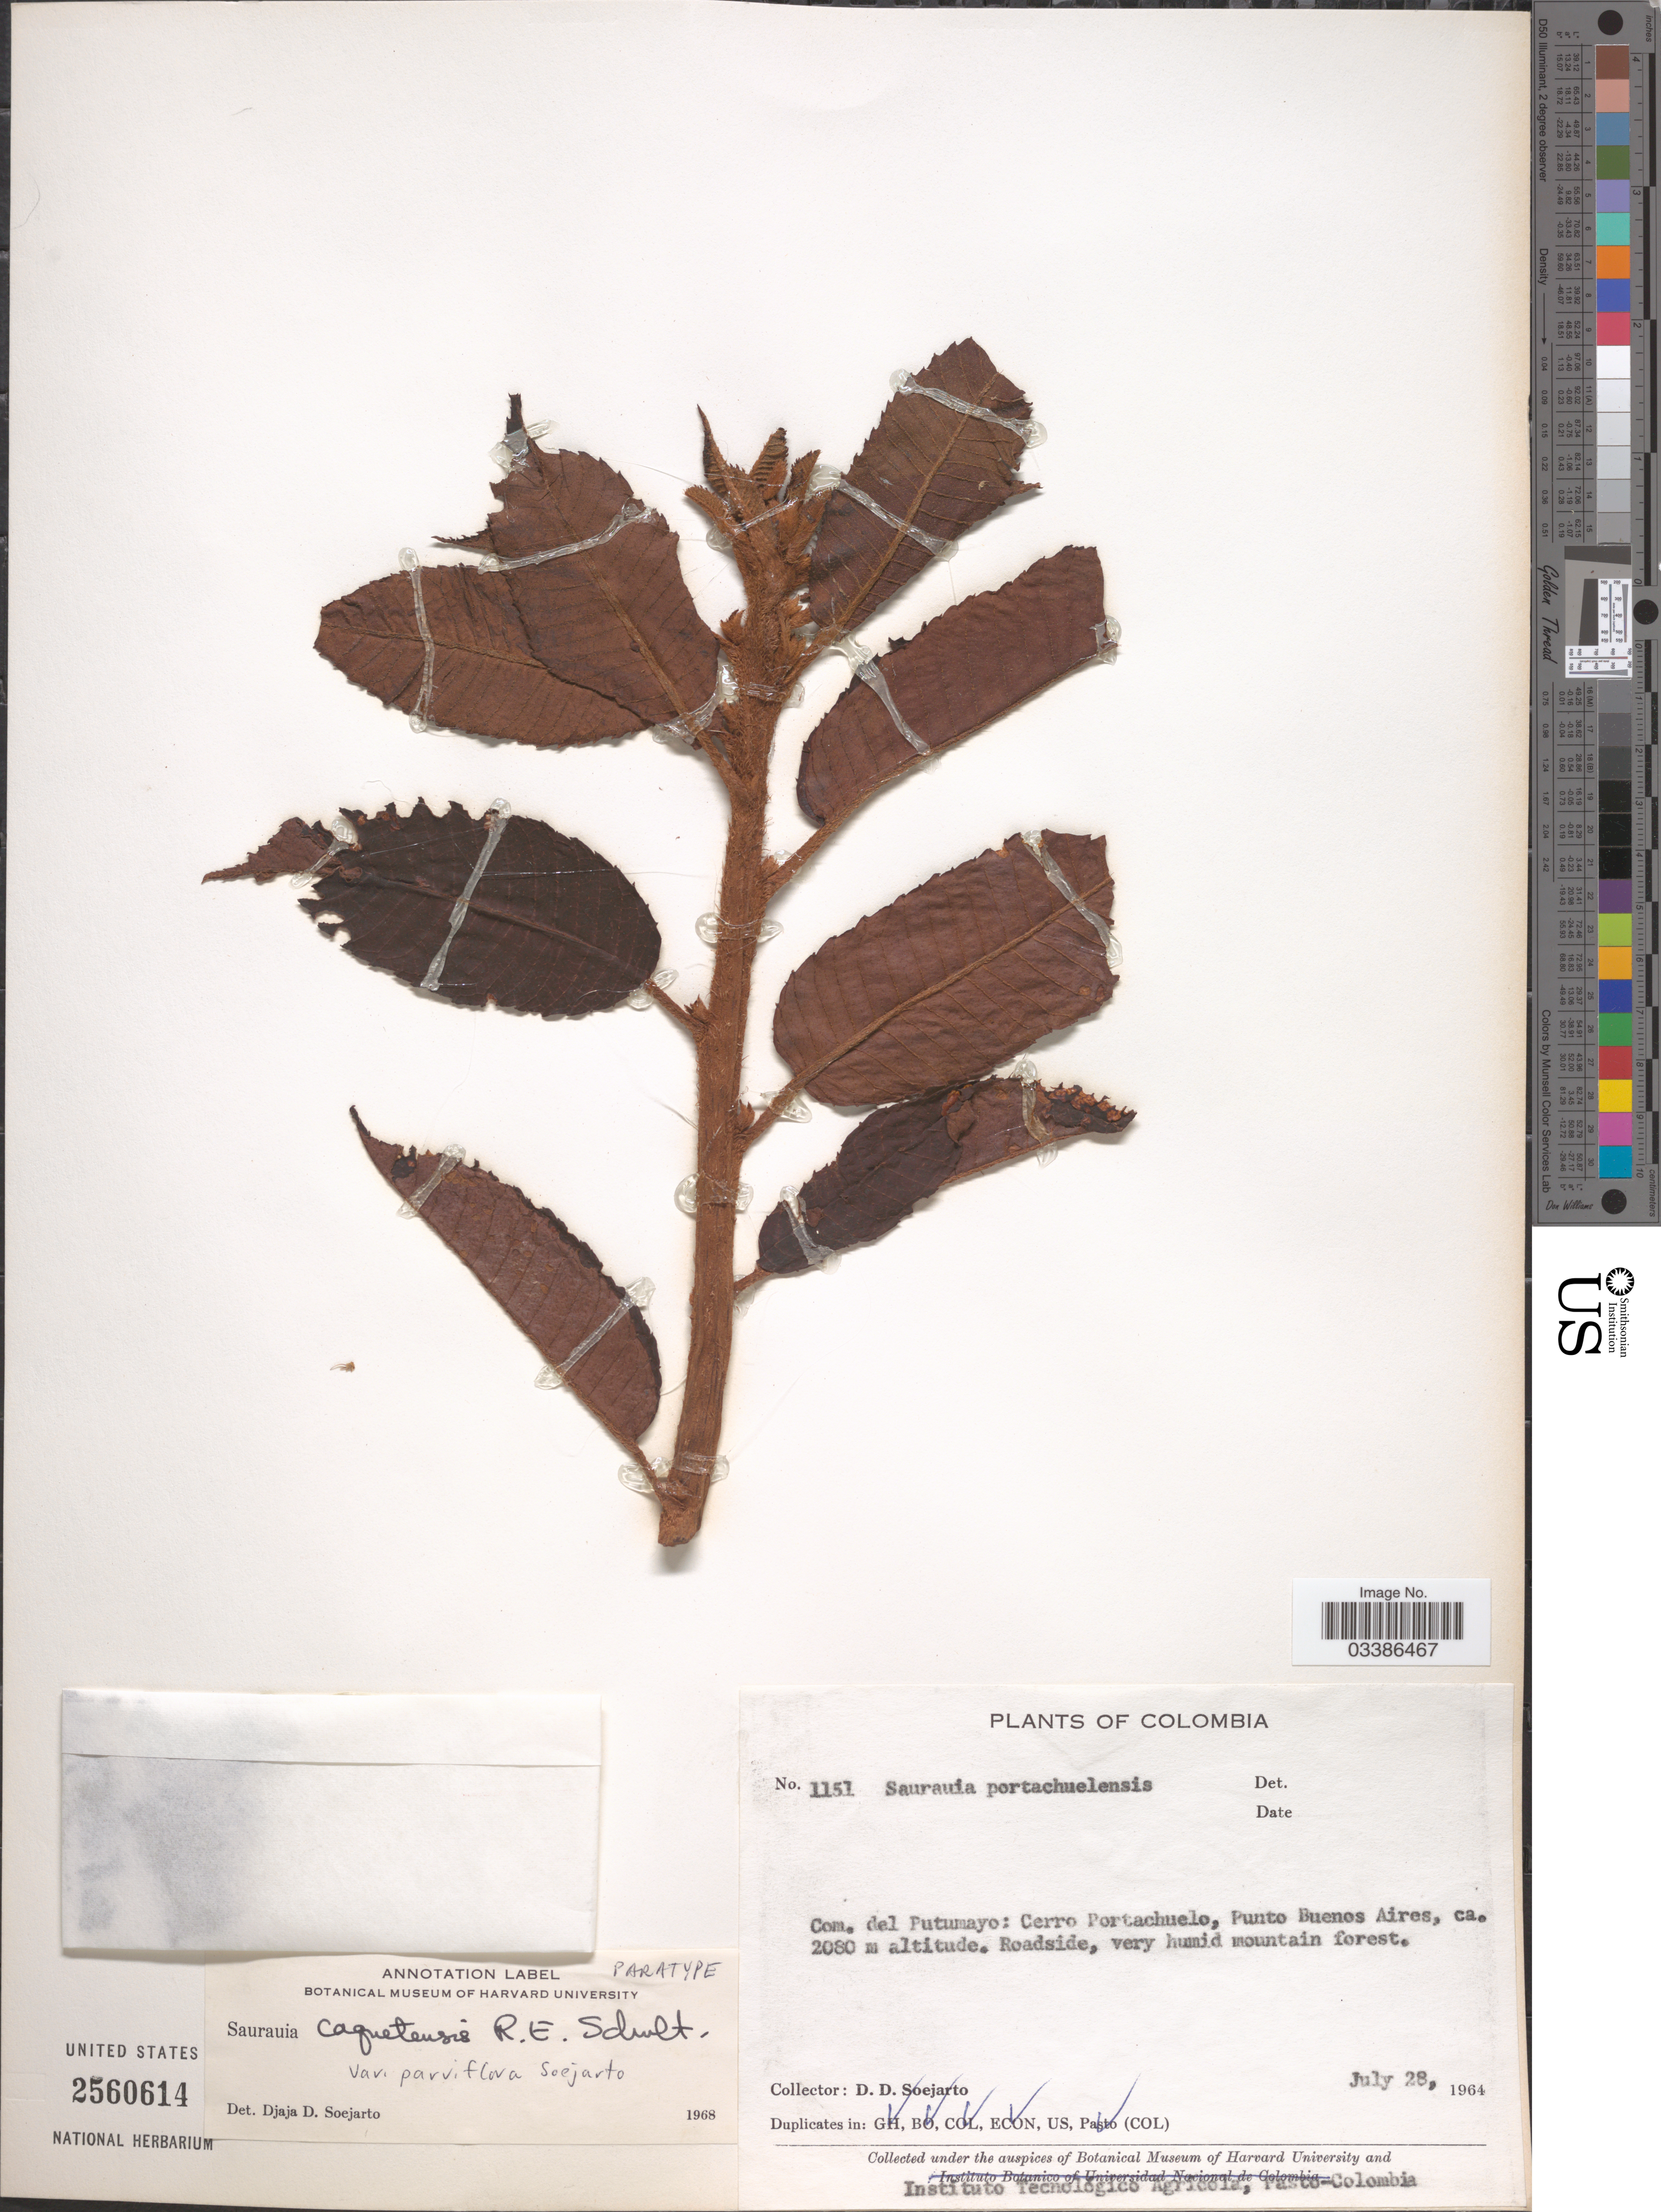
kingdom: Plantae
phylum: Tracheophyta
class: Magnoliopsida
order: Ericales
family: Actinidiaceae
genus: Saurauia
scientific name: Saurauia caquetensis var. parviflora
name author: Soejarto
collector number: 1151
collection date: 1964-07-28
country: Colombia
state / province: Putumayo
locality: Com. del Putumayo: Cerro Portachuelo, Punto Buenos Aires. Roadside.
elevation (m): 2080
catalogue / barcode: US 2560614